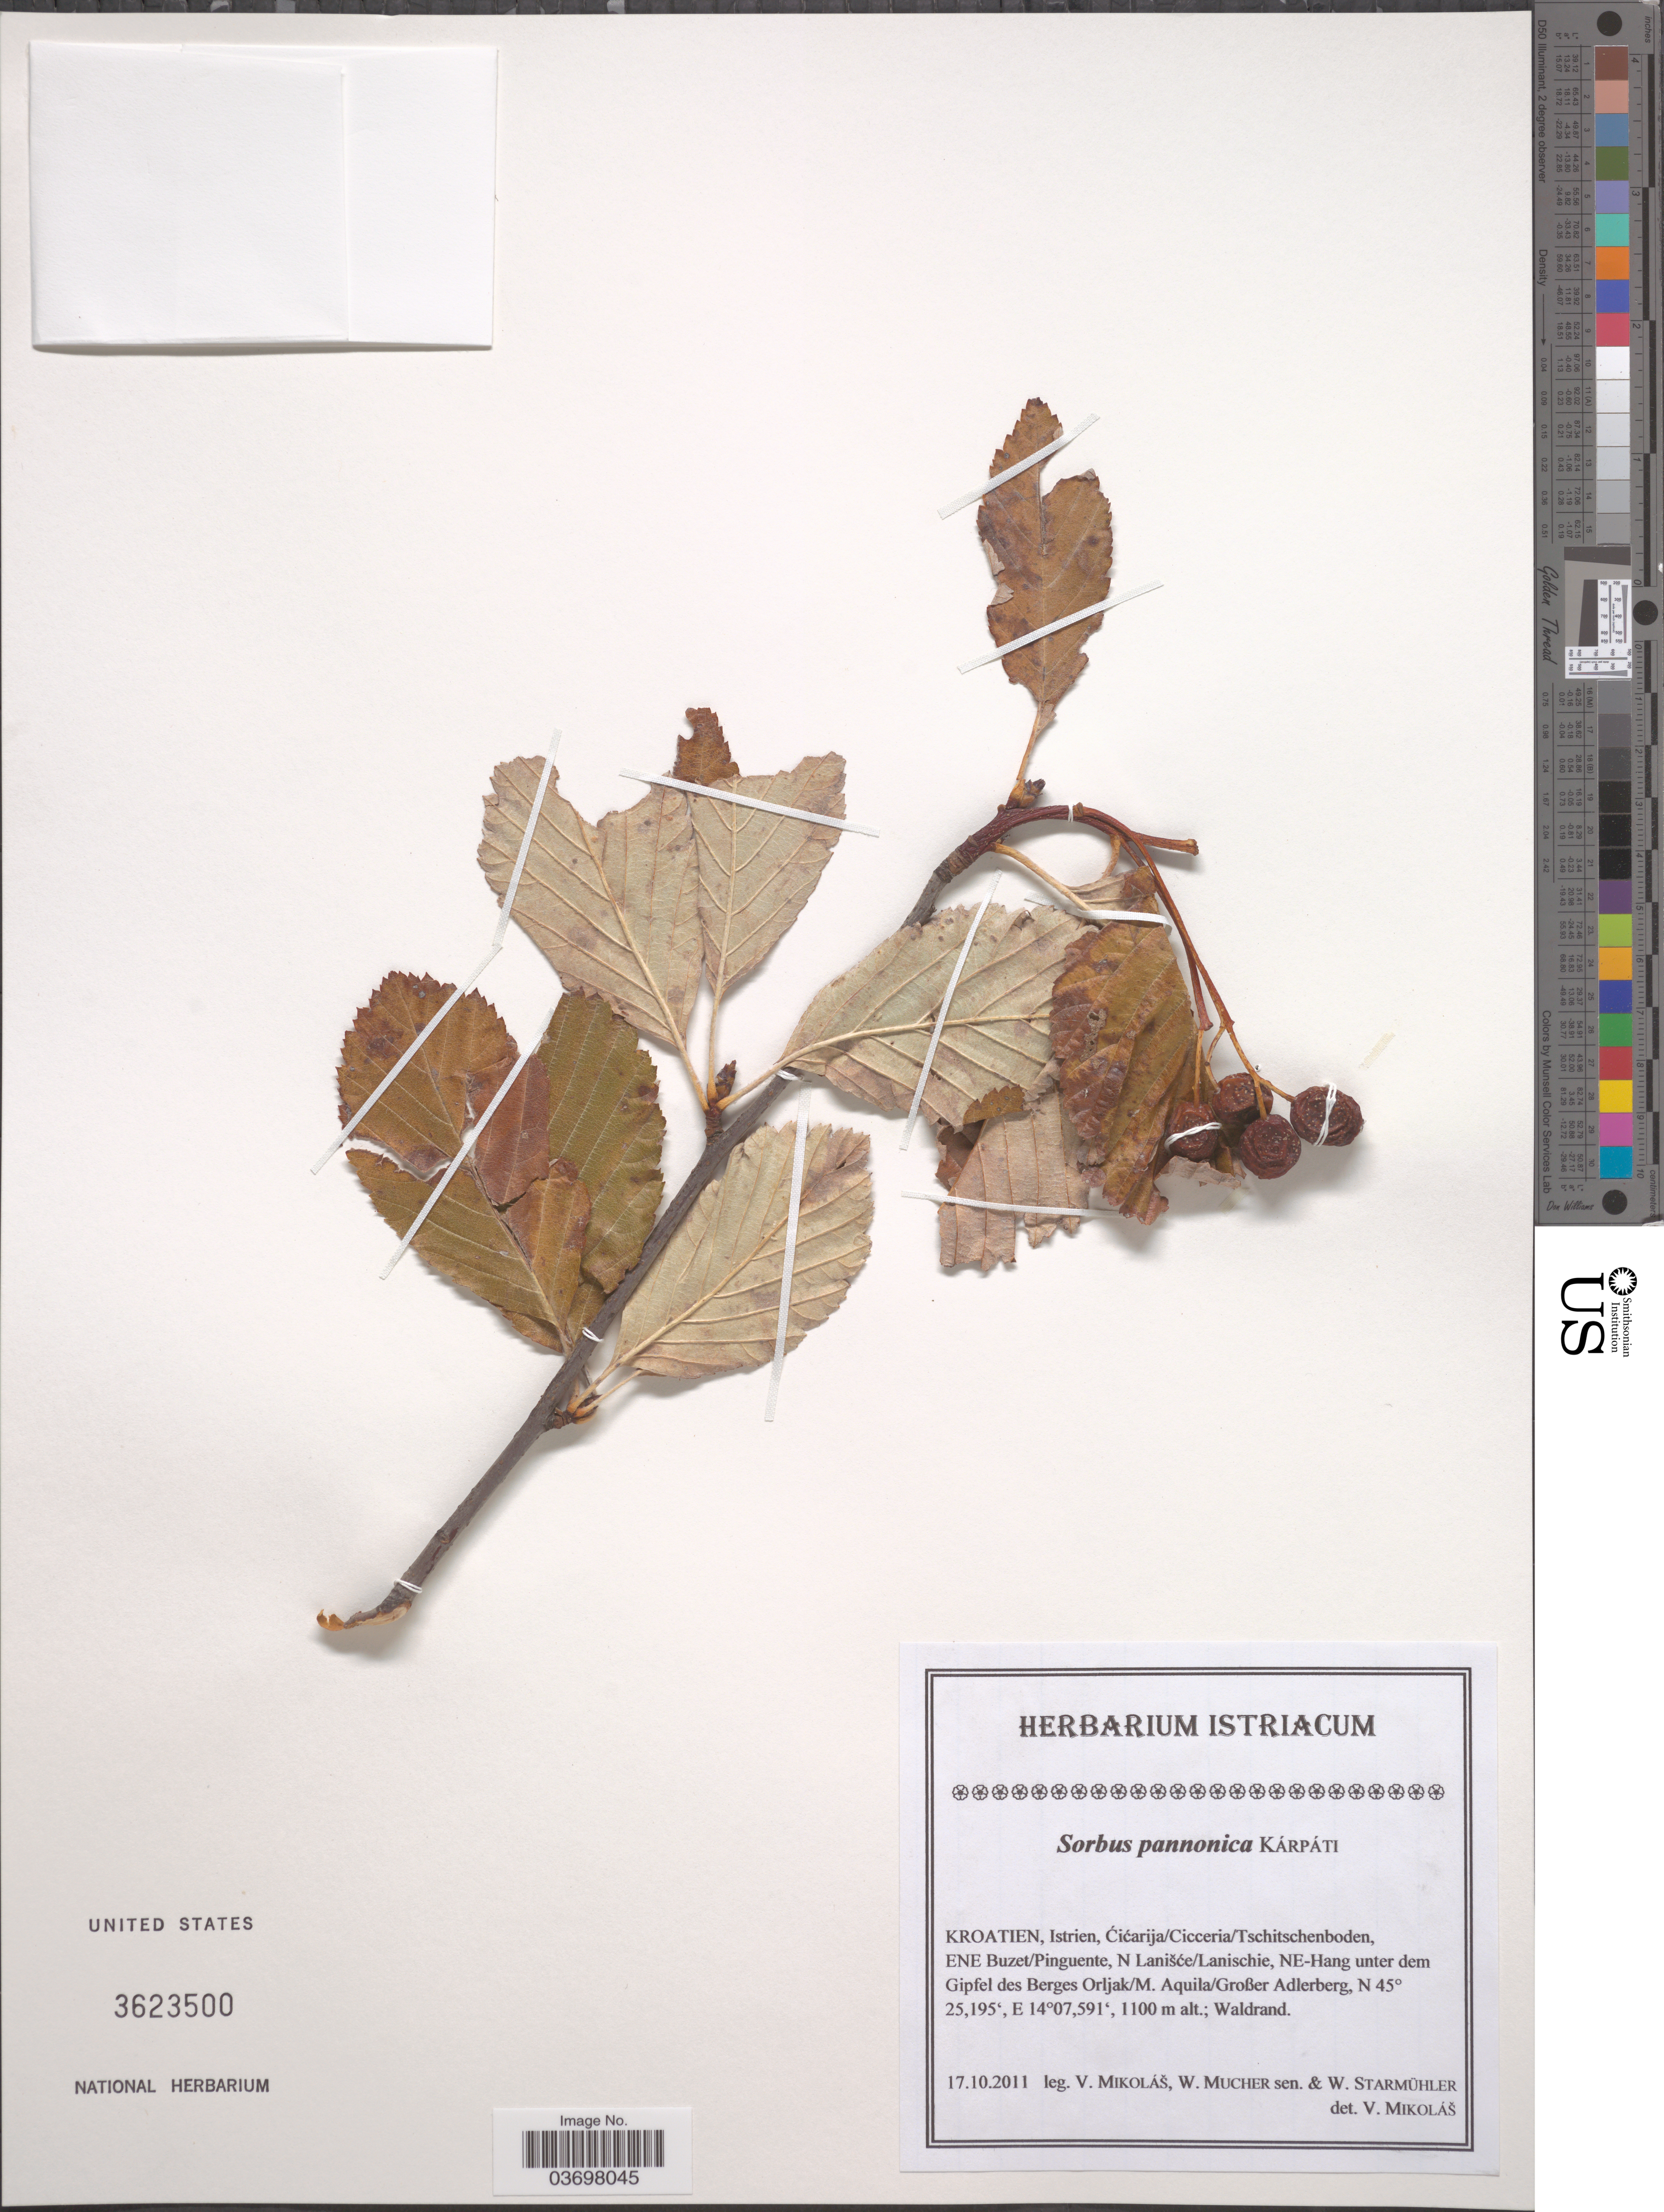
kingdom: Plantae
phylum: Tracheophyta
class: Magnoliopsida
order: Rosales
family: Rosaceae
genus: Sorbus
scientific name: Sorbus pannonica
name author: Kárpáti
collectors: V. Mikolás, W. Mucher & W. Starmühler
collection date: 2011-10-17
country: Croatia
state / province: Istria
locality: Kroatien, Istrien, Ćićarija/Cicceria/Tschitschenboden, ENE Buzet/Pinguente, N Lanišće/Lanischie, NE-Hang unter dem Gipfel des Berges Orljak/M/ Aquila/Großer Adlerberg; Waldrand.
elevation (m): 1100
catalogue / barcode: US 3623500